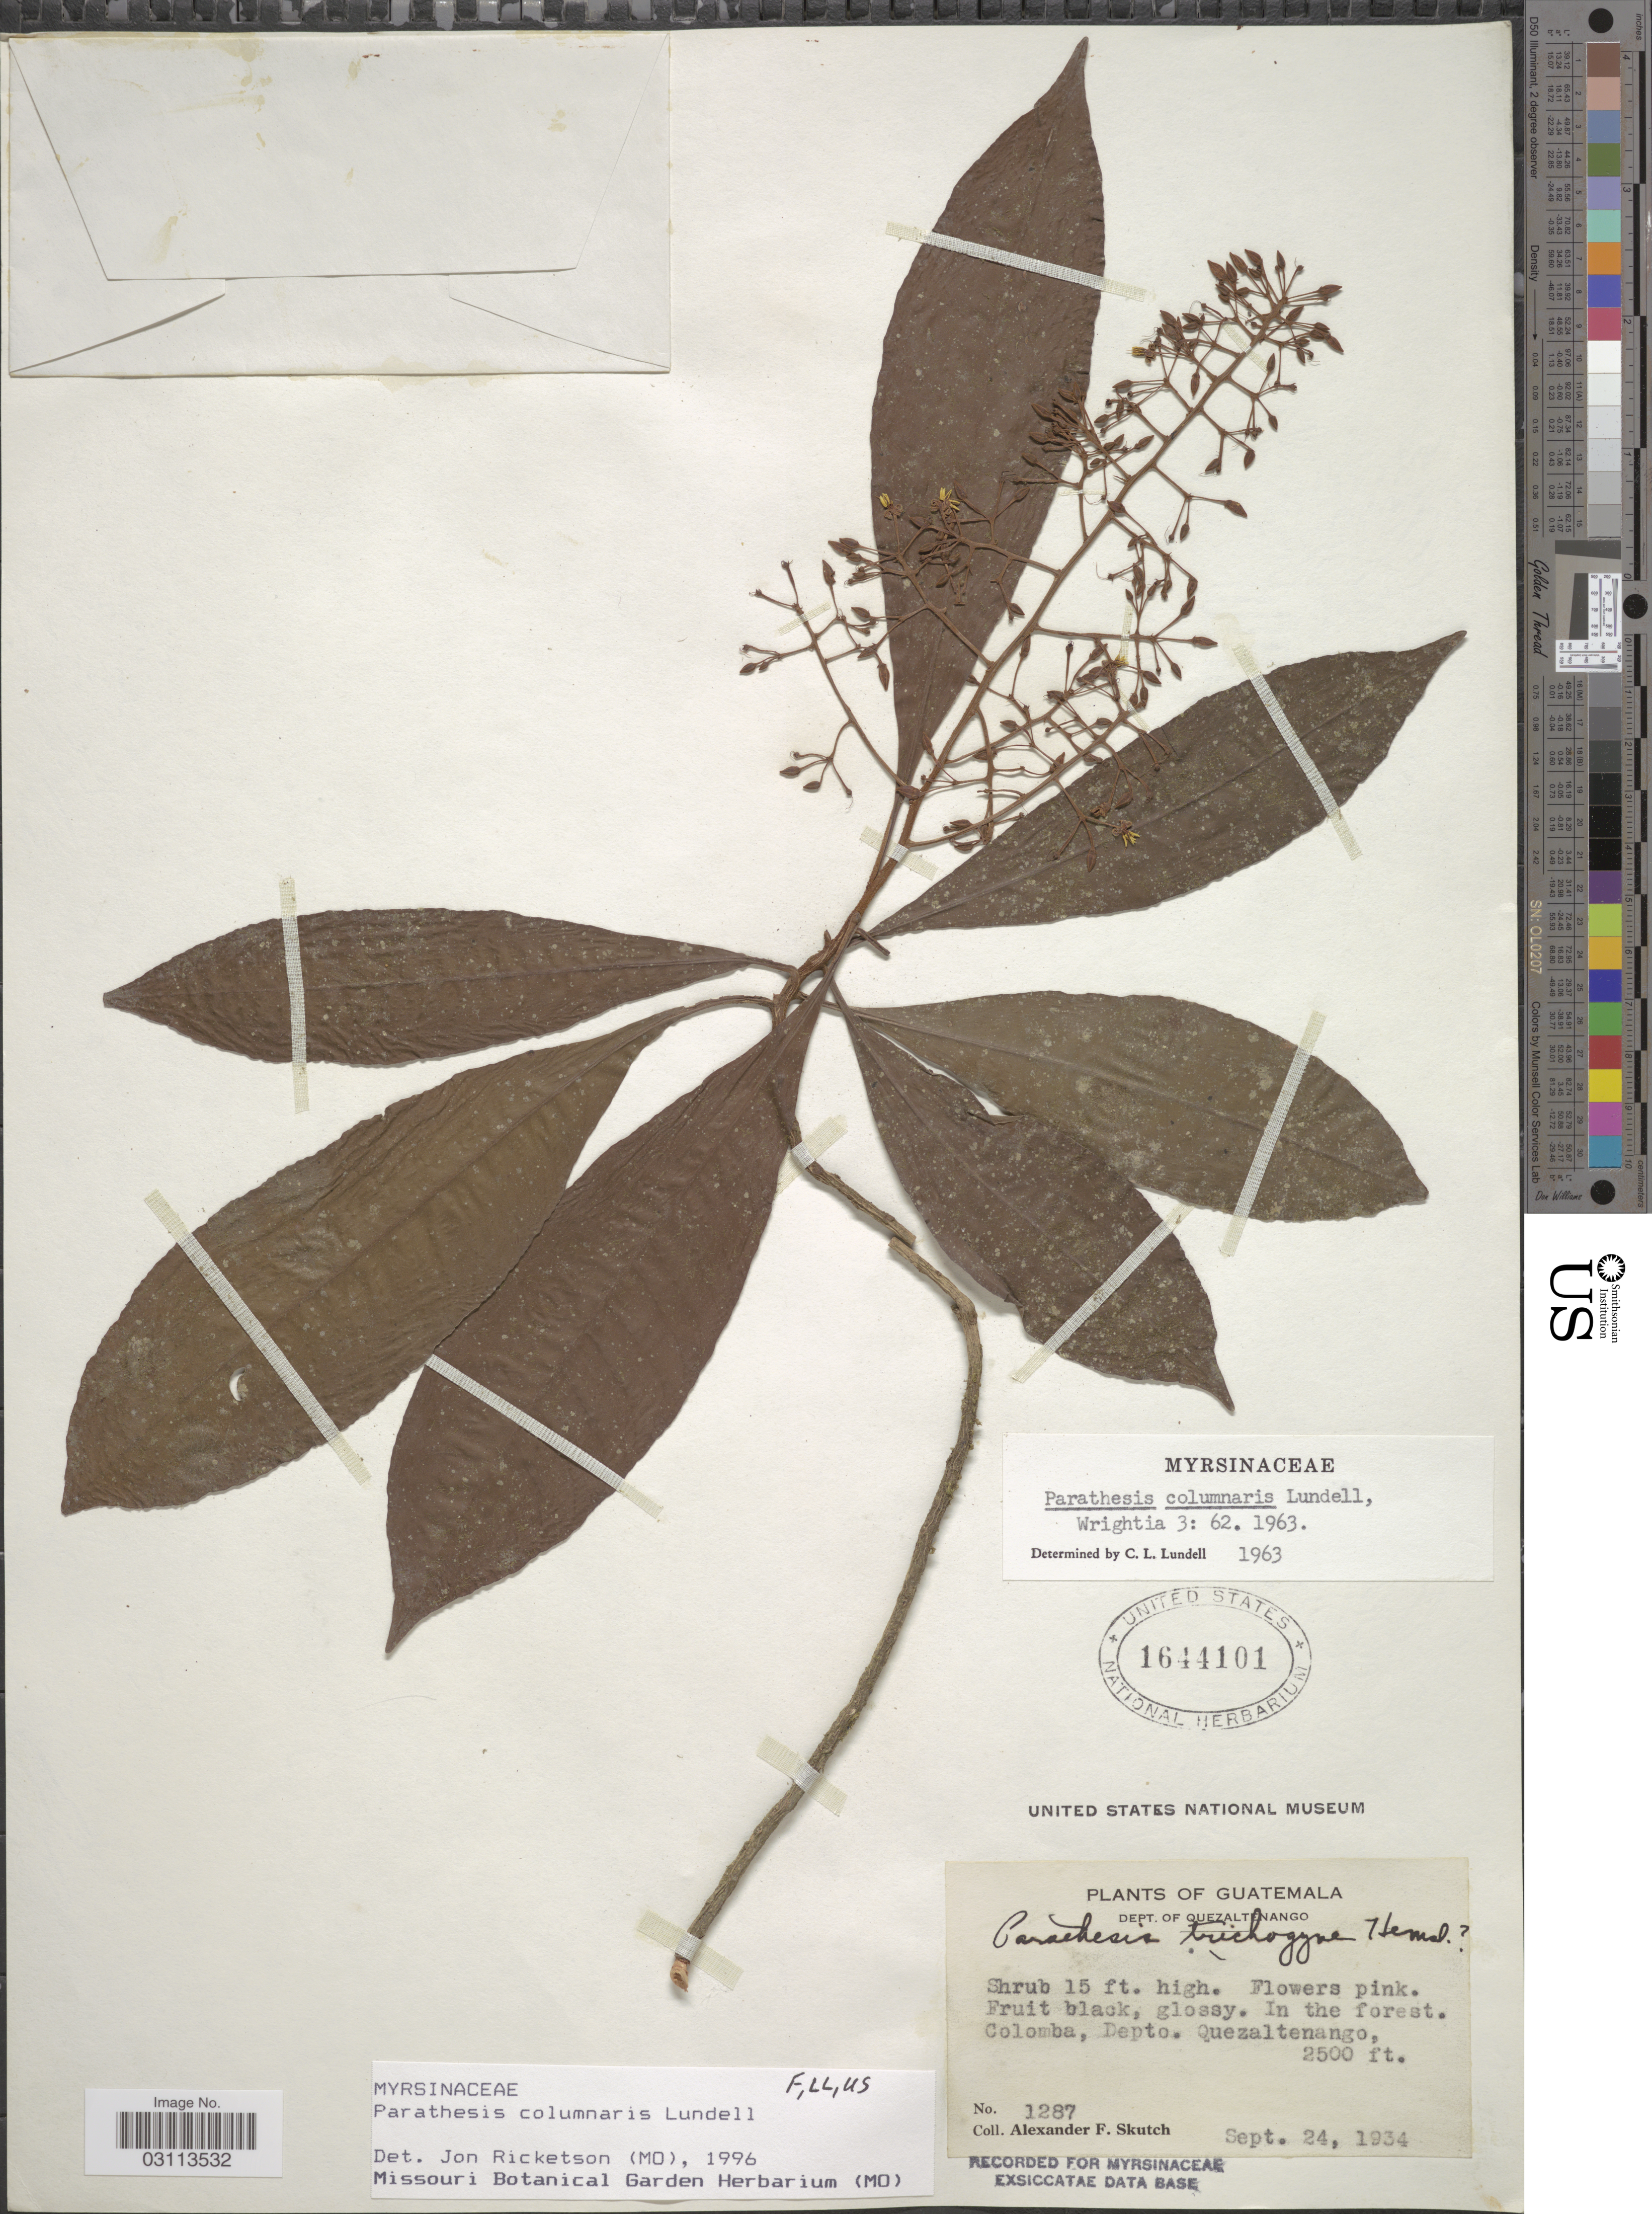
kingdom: Plantae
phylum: Tracheophyta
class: Magnoliopsida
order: Ericales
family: Primulaceae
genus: Parathesis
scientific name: Parathesis sp.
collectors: A. F. Skutch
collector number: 1287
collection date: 1934-09-24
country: Guatemala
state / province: Quetzaltenango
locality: Dept. of Quezaltenango. Colomba, Depto. Quezaltenango.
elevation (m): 762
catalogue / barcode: US 1644101